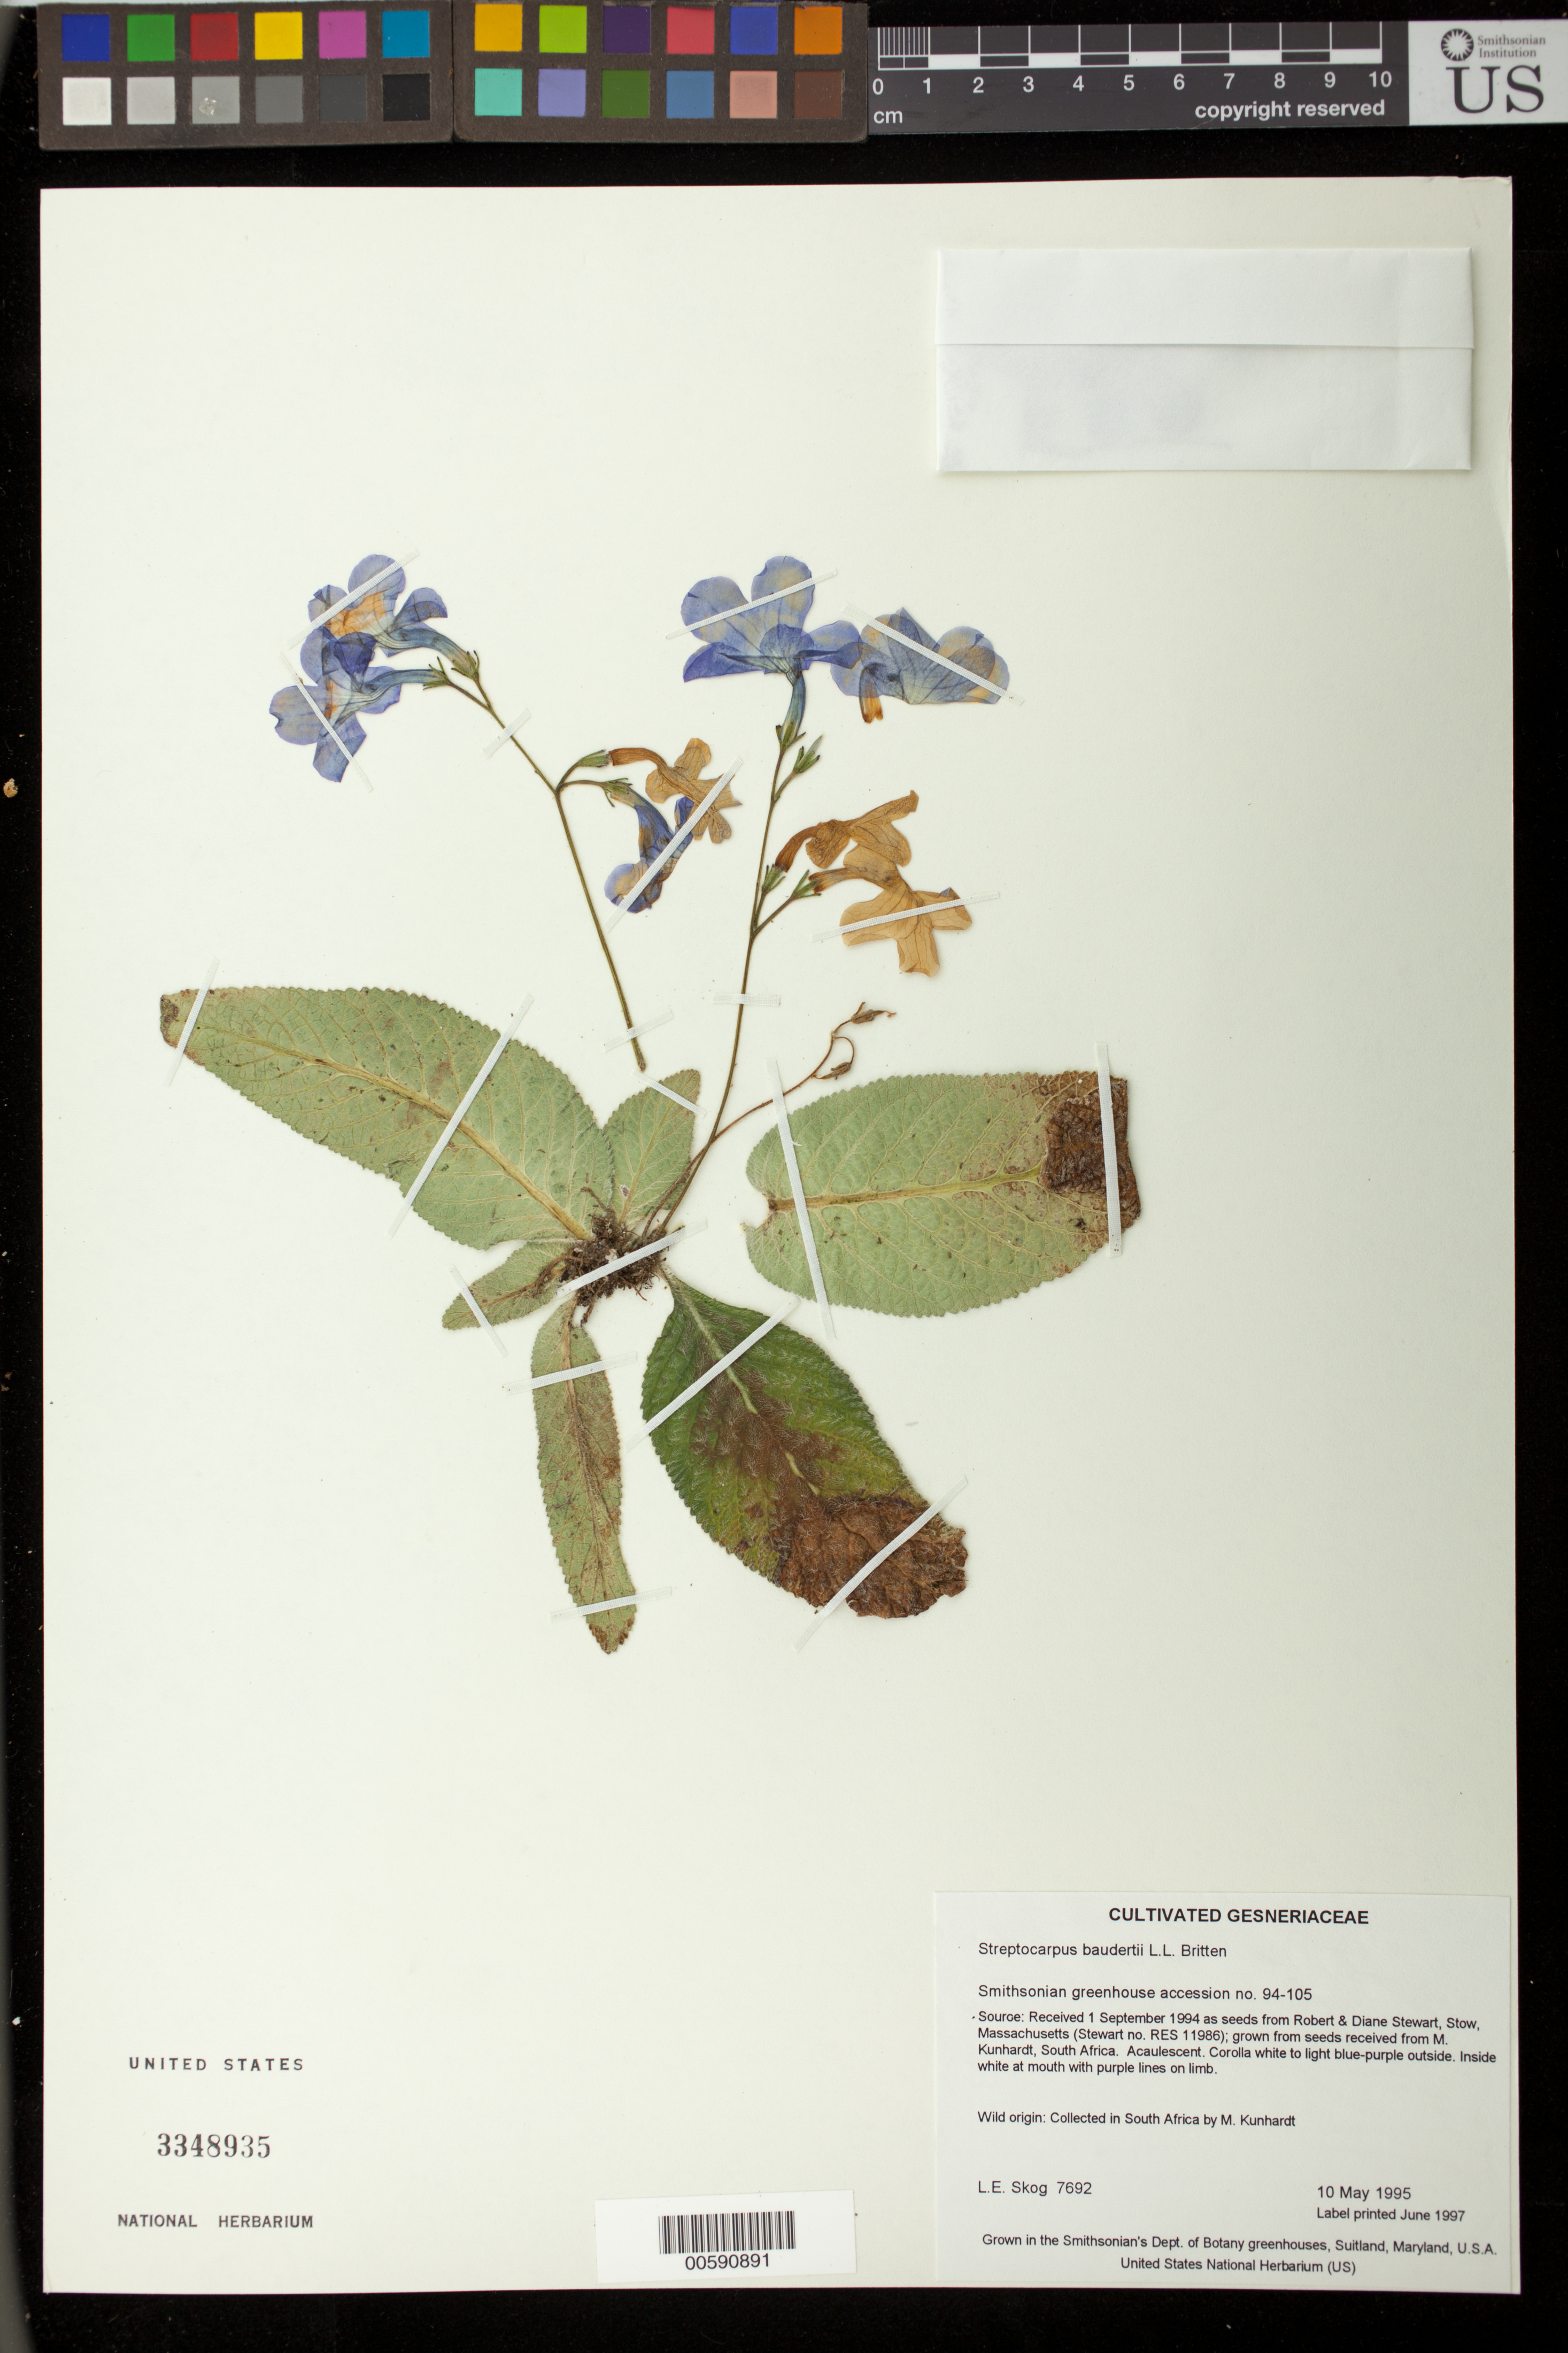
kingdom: Plantae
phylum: Tracheophyta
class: Magnoliopsida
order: Lamiales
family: Gesneriaceae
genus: Streptocarpus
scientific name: Streptocarpus baudertii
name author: Britten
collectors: L. E. Skog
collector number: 7692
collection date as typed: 10 May 1995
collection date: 1995-05-10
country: South Africa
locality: Grown in the Smithsonian's Dept. of Botany greenhouses, Suitland, Maryland, U.S.A.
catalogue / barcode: US 3348935